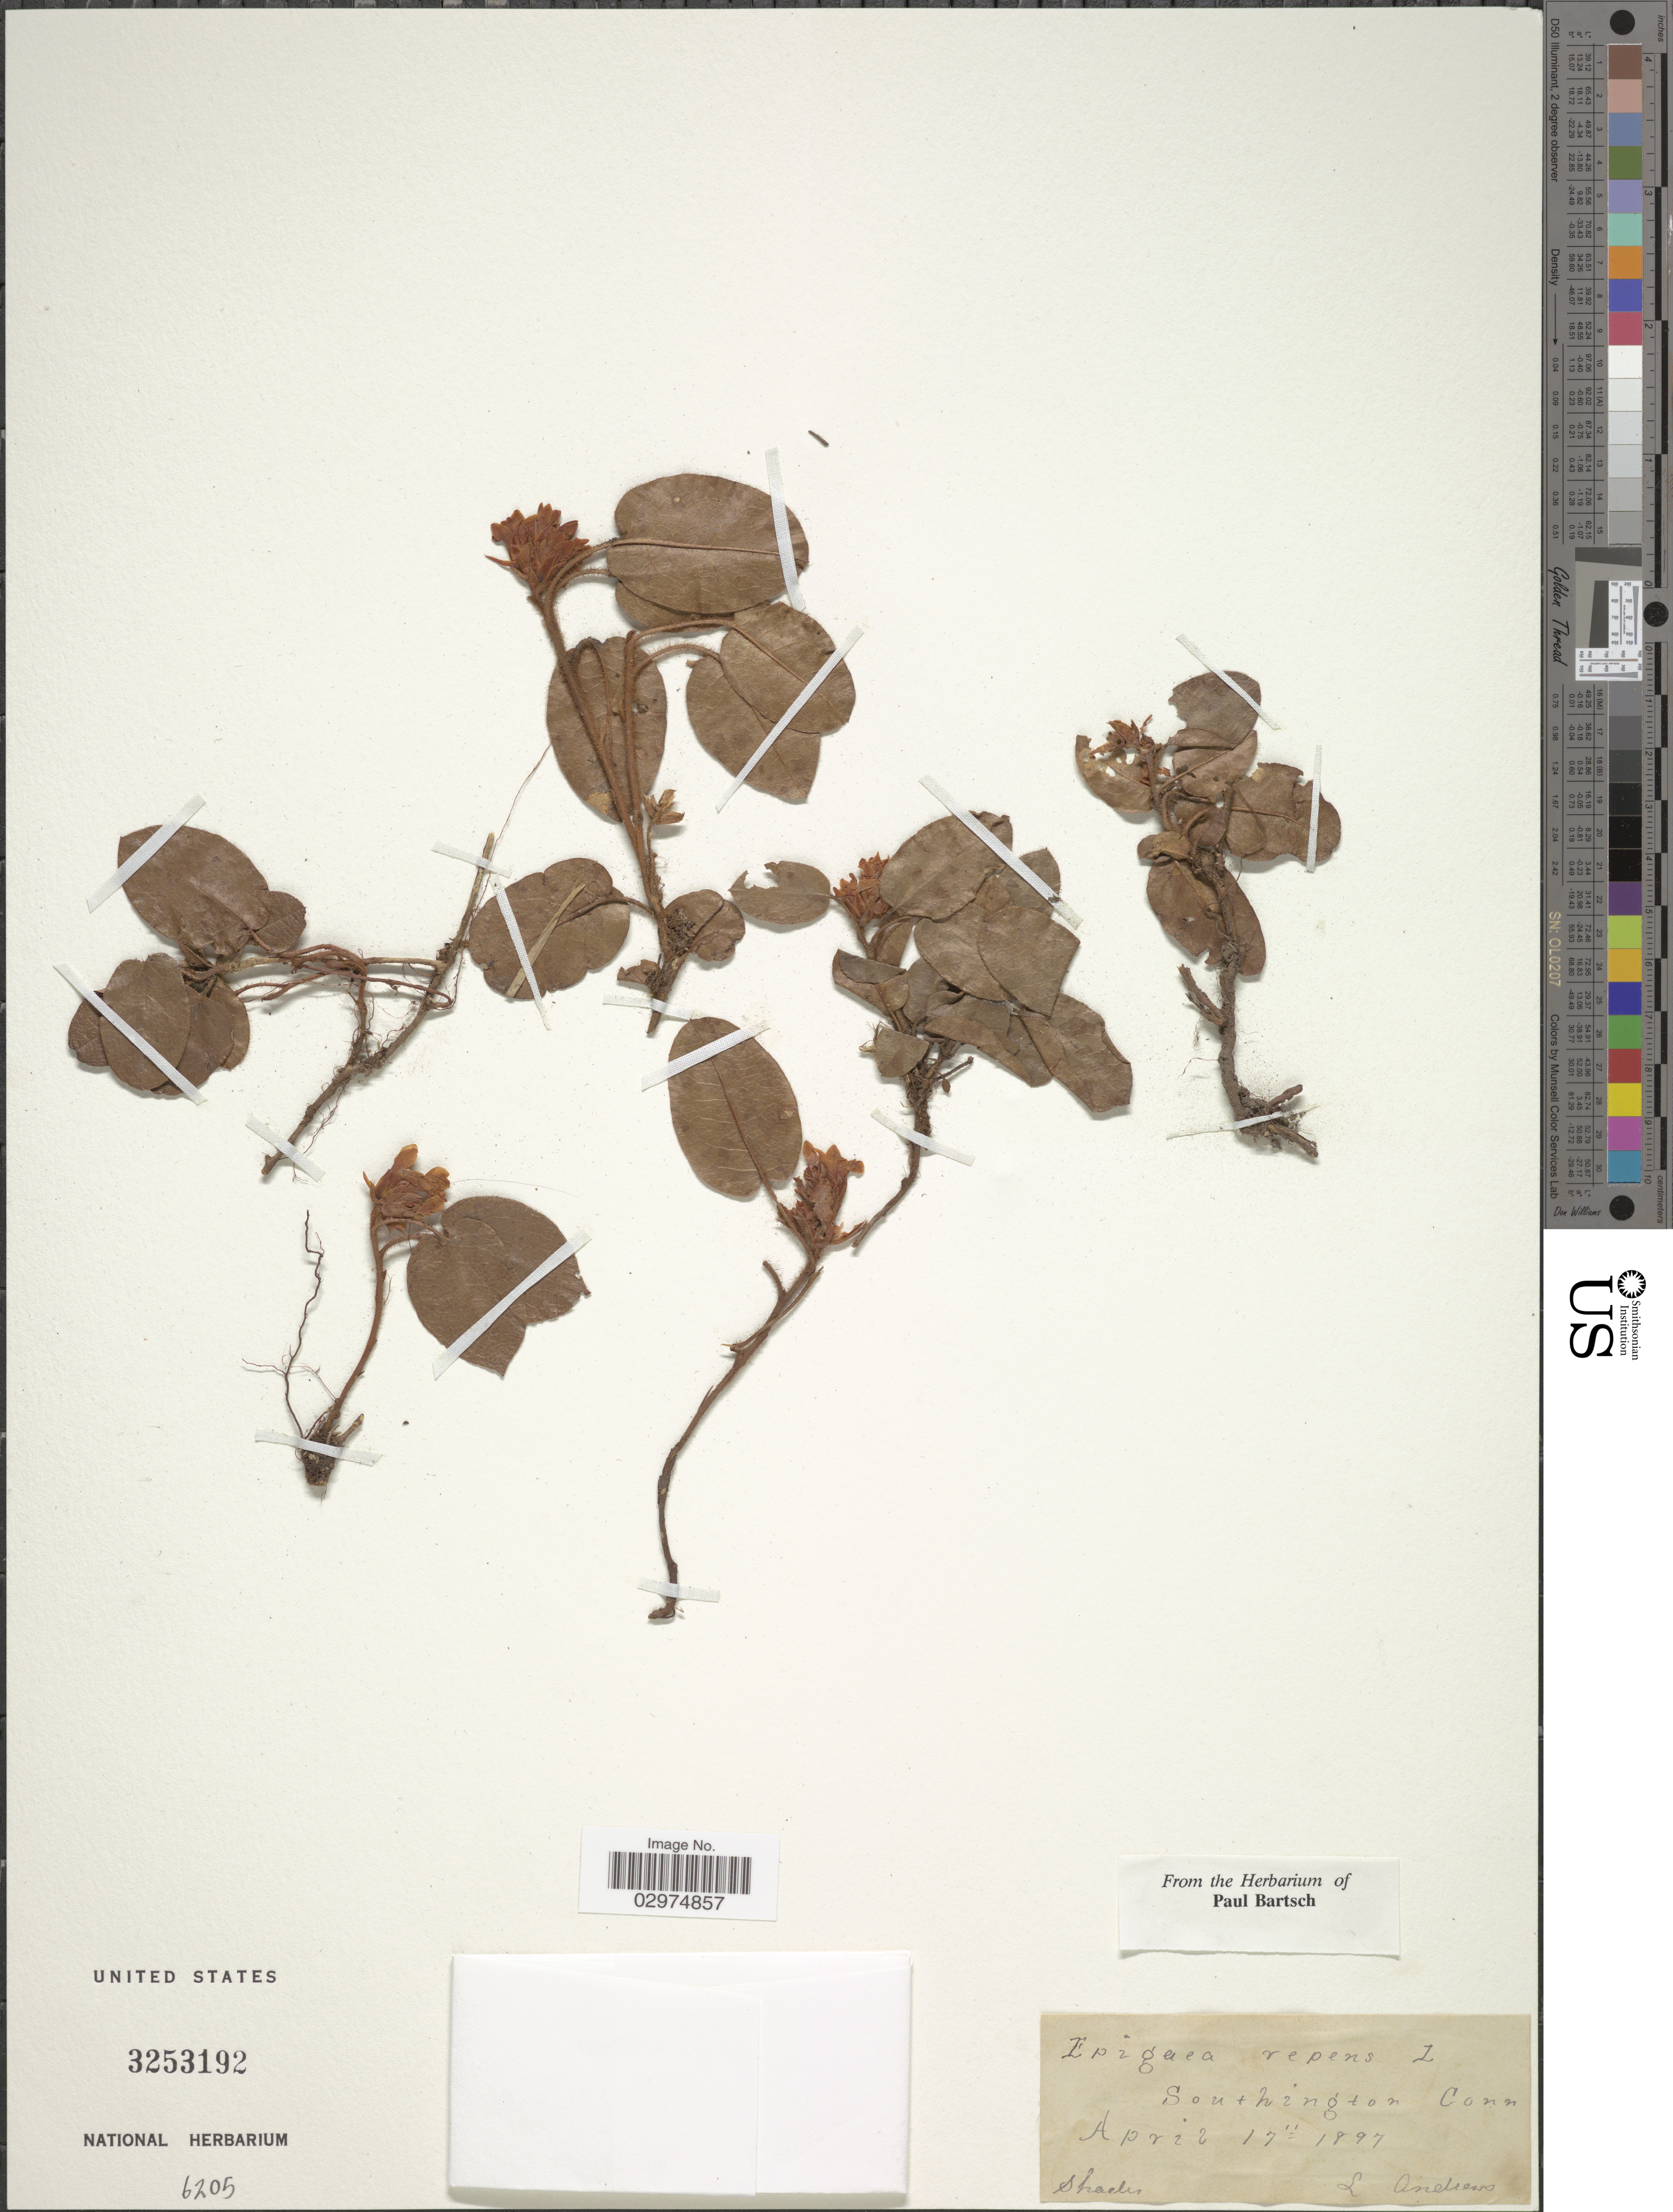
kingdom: Plantae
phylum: Tracheophyta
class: Magnoliopsida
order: Ericales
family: Ericaceae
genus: Epigaea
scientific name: Epigaea repens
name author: L.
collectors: L. Andrews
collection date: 1897-04-17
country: United States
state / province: Connecticut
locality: Southington.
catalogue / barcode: US 3253192